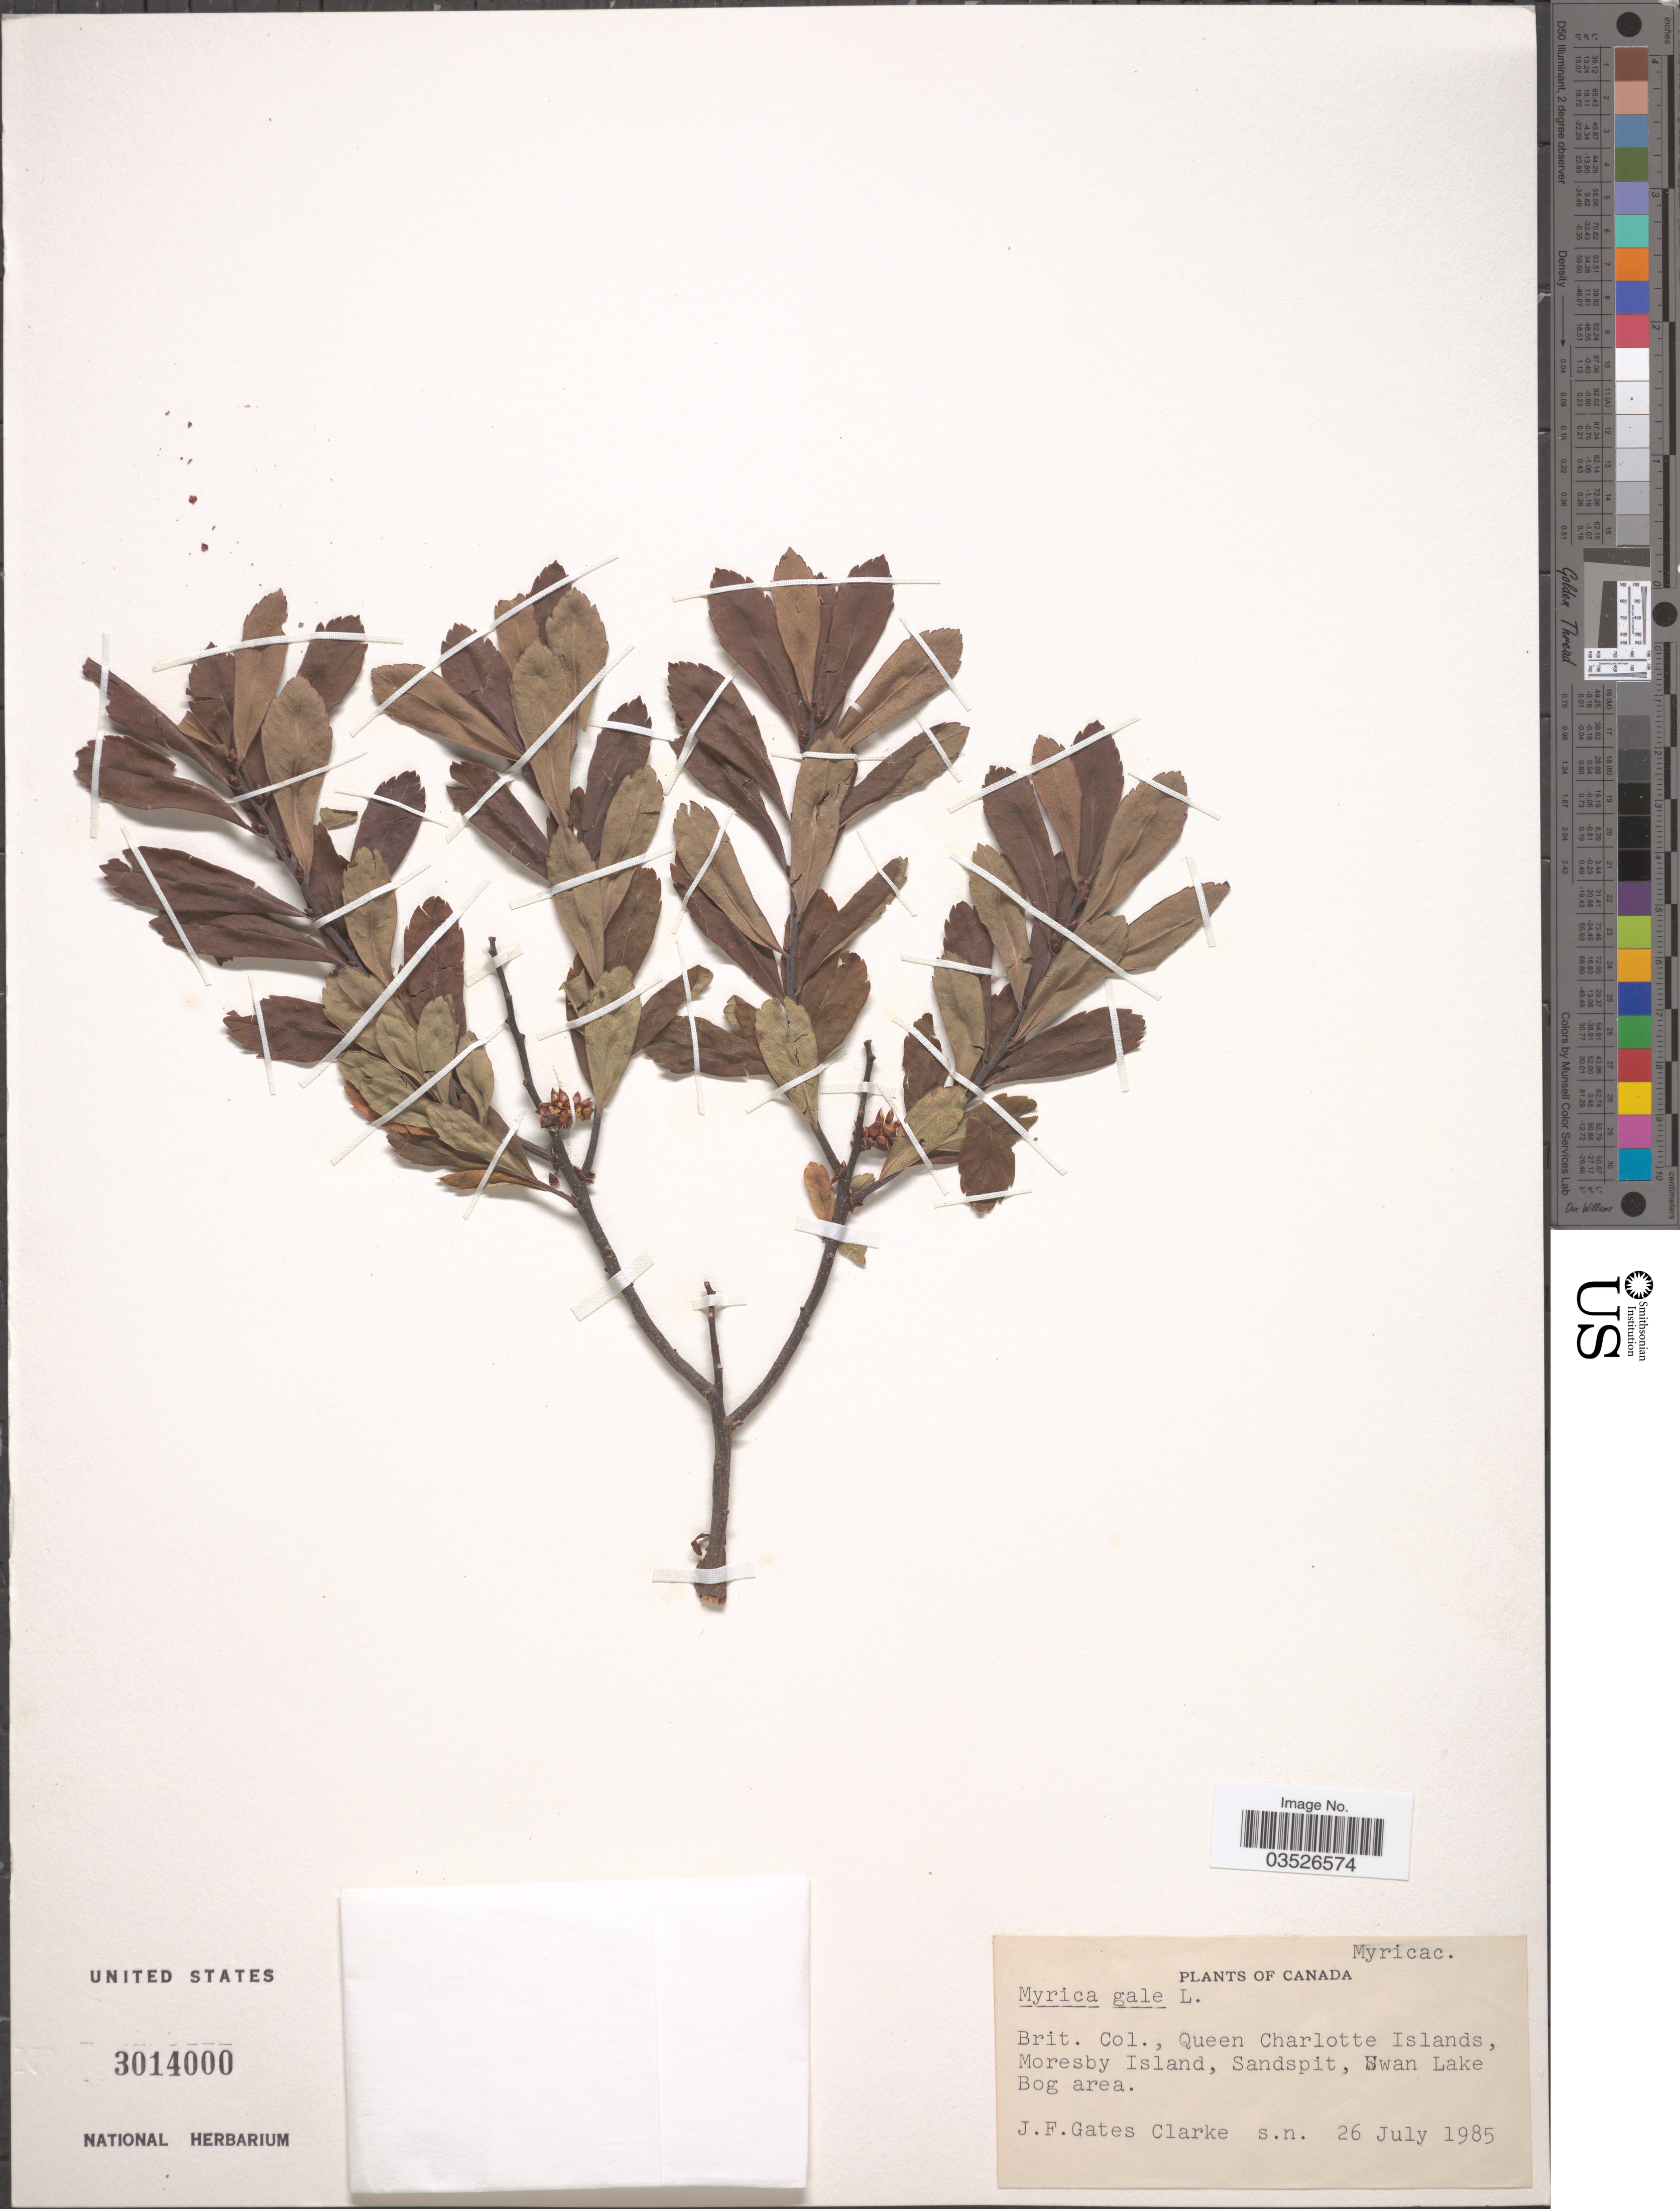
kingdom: Plantae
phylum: Tracheophyta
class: Magnoliopsida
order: Fagales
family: Myricaceae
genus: Myrica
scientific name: Myrica gale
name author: L.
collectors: J. F. Gates-Clarke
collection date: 1985-07-26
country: Canada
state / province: British Columbia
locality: Queen Charlotte Islands. Moresby Island, Sandspit, Swan Lake Bog area.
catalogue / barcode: US 3014000